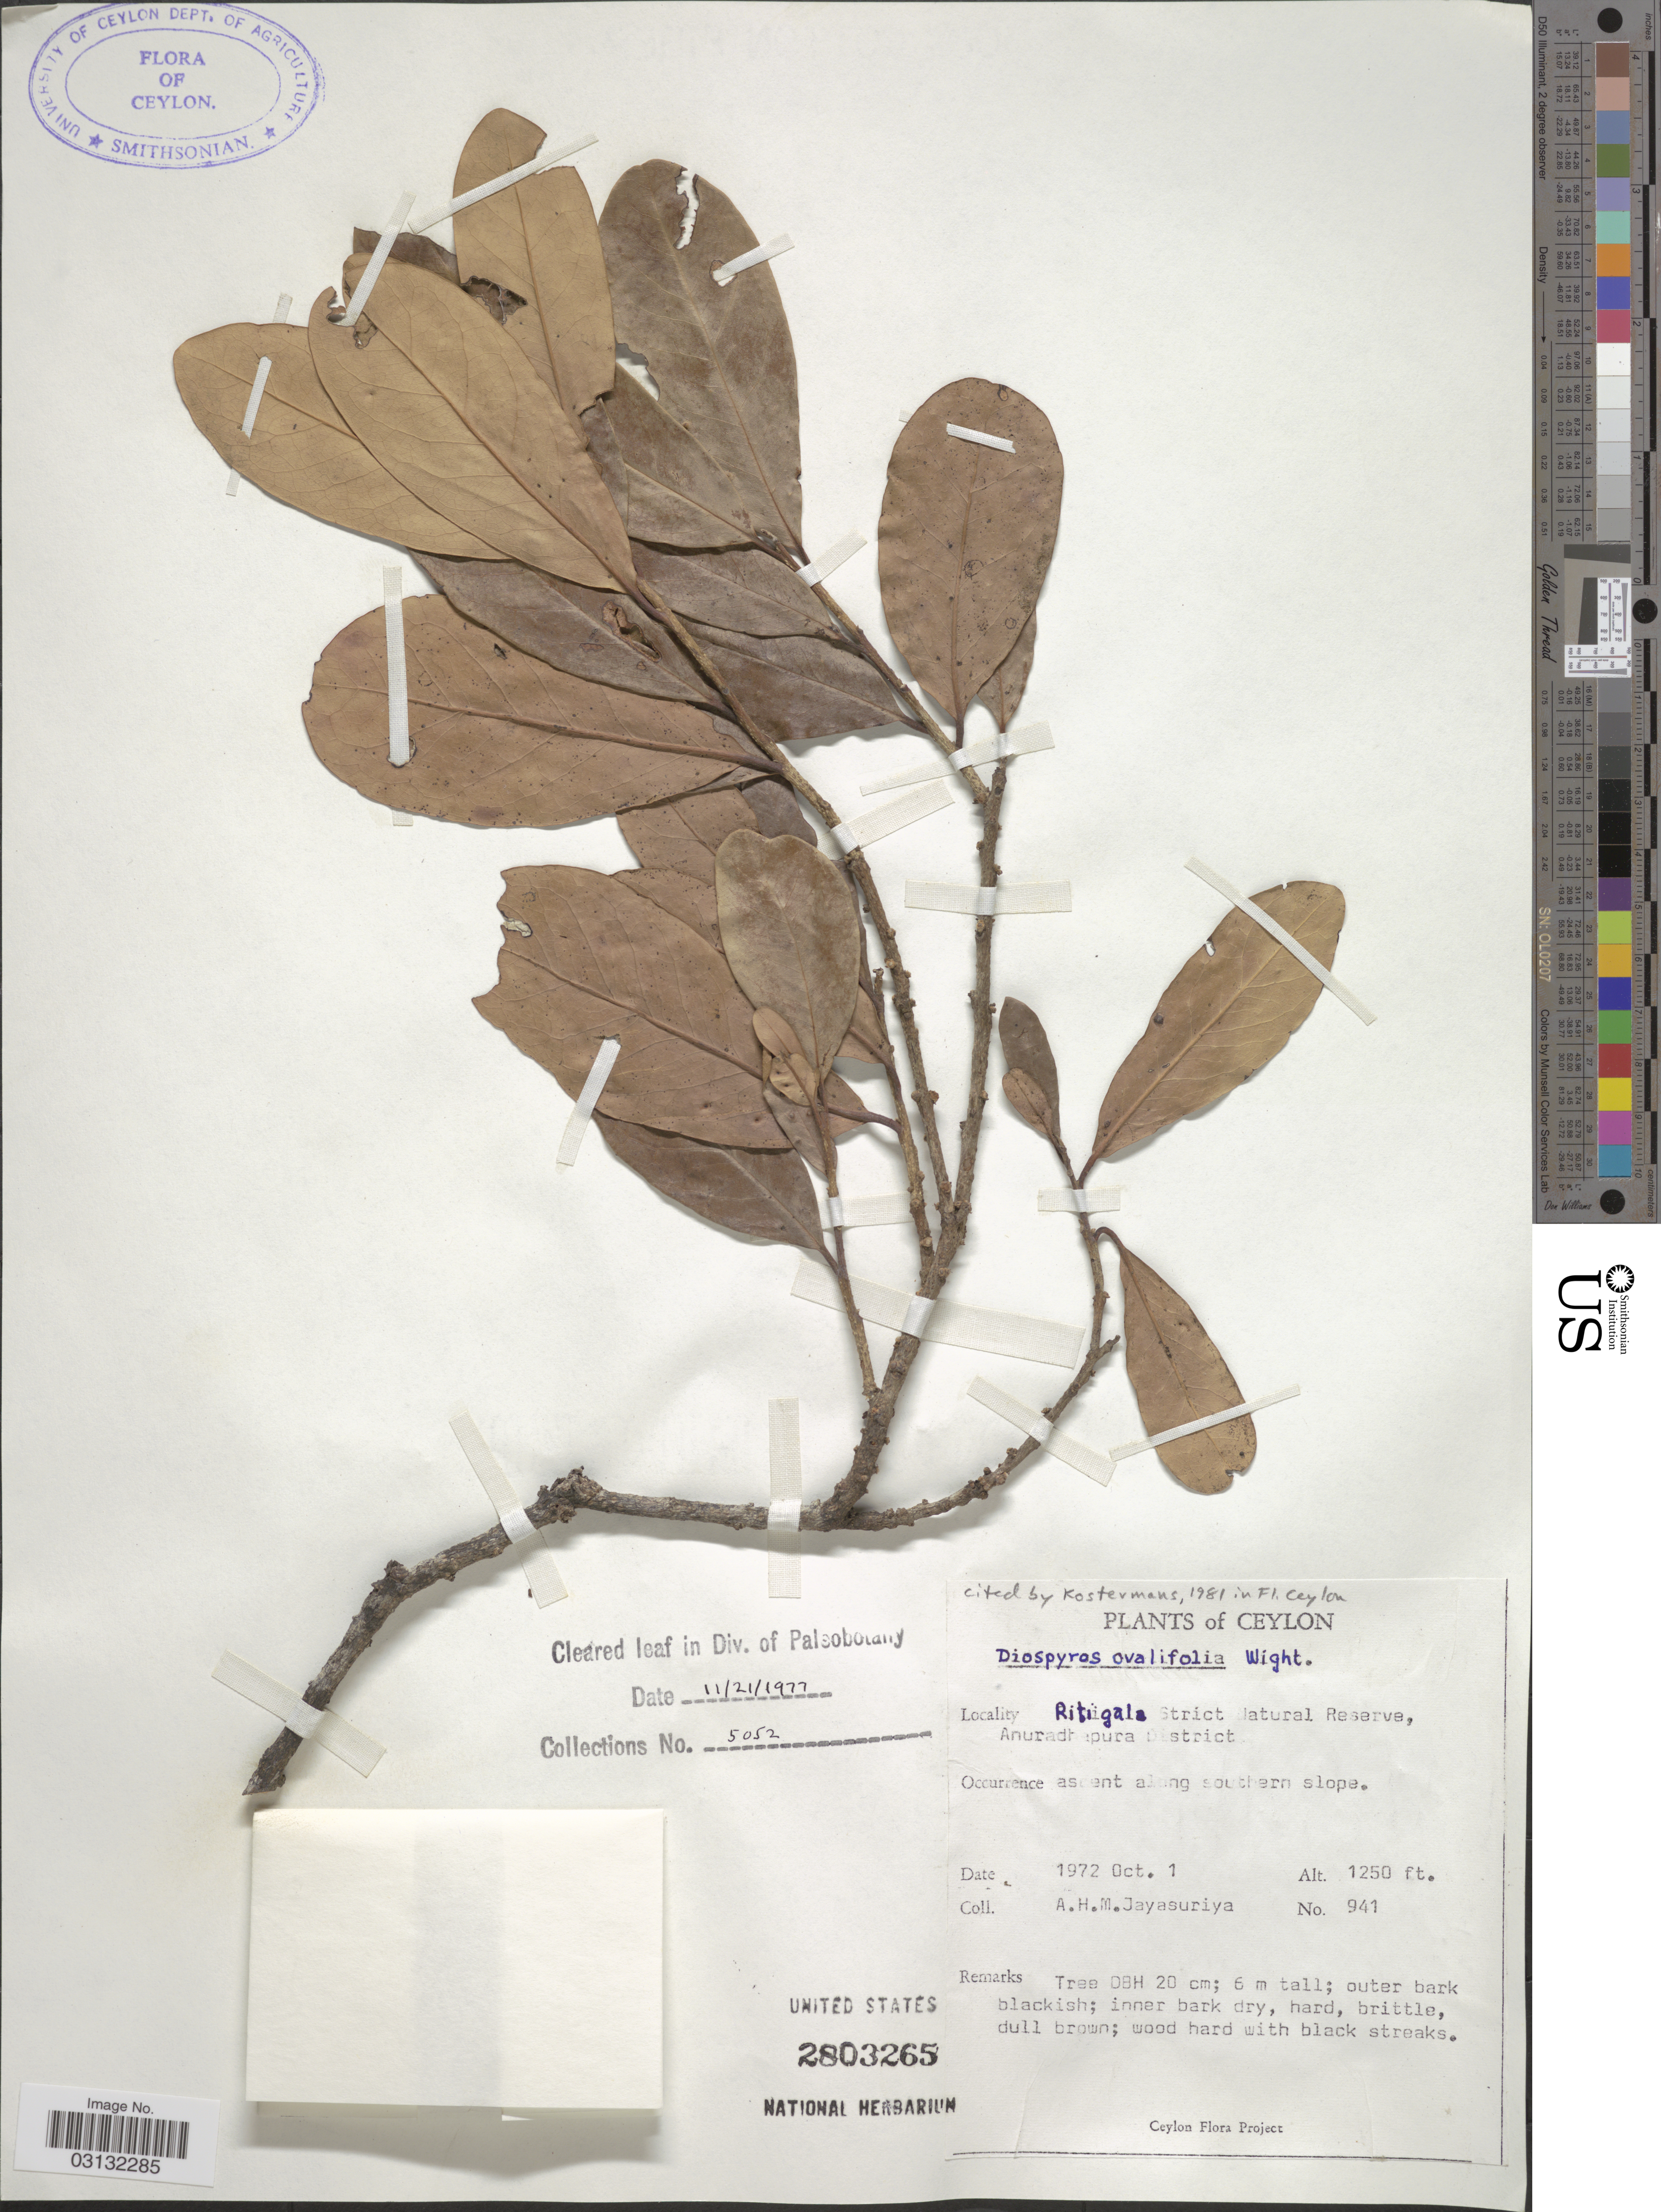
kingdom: Plantae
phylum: Tracheophyta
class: Magnoliopsida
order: Ericales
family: Ebenaceae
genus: Diospyros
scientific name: Diospyros ovalifolia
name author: Wight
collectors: A. H. Jayasuriya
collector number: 941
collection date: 1972-10-01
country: Sri Lanka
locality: Ceylon. Ritigala Strict Natural Reserve, Anuradhapura District. Ascent along southern slope.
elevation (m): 381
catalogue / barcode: US 2803265